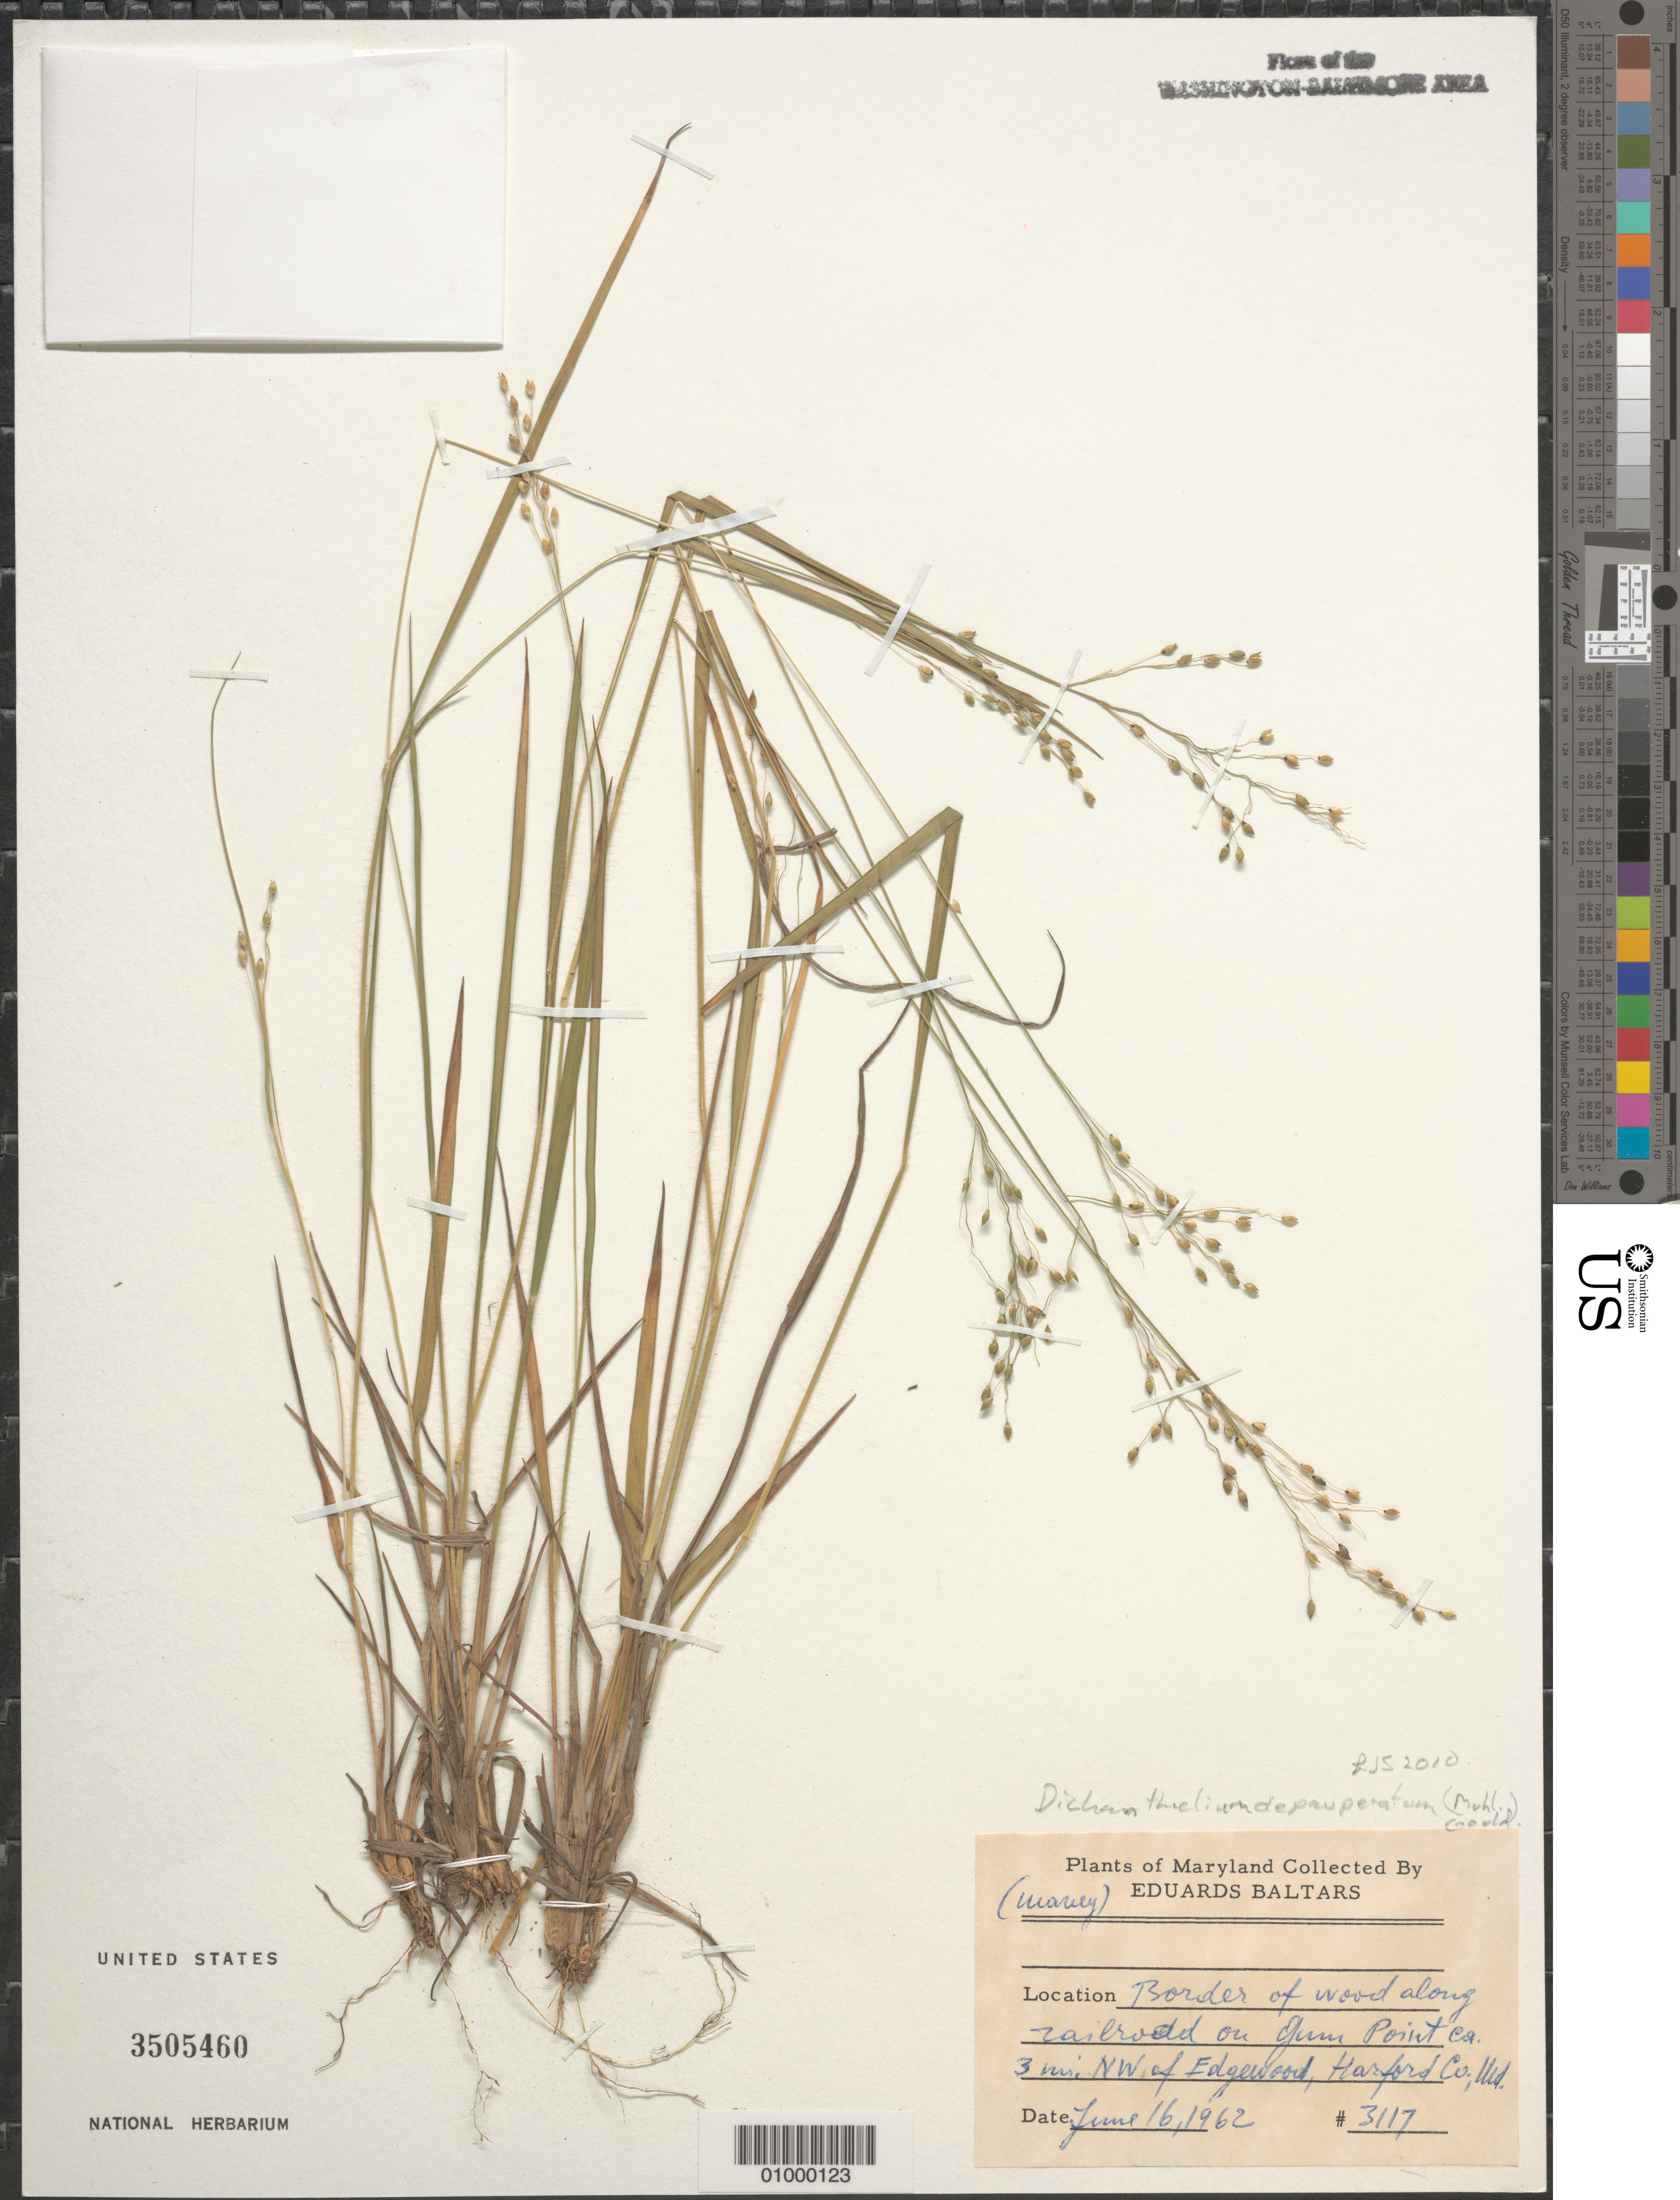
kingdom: Plantae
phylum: Tracheophyta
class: Liliopsida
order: Poales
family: Poaceae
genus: Dichanthelium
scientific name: Dichanthelium depauperatum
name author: (Muhl.) Gould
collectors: E. Baltars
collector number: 3117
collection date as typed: June 16, 1962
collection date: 1962-06-16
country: United States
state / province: Maryland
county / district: Harford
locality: On Gum Point ca. 3 mi. NW of Edgewood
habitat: border along wood along railroad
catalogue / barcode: US 3505460